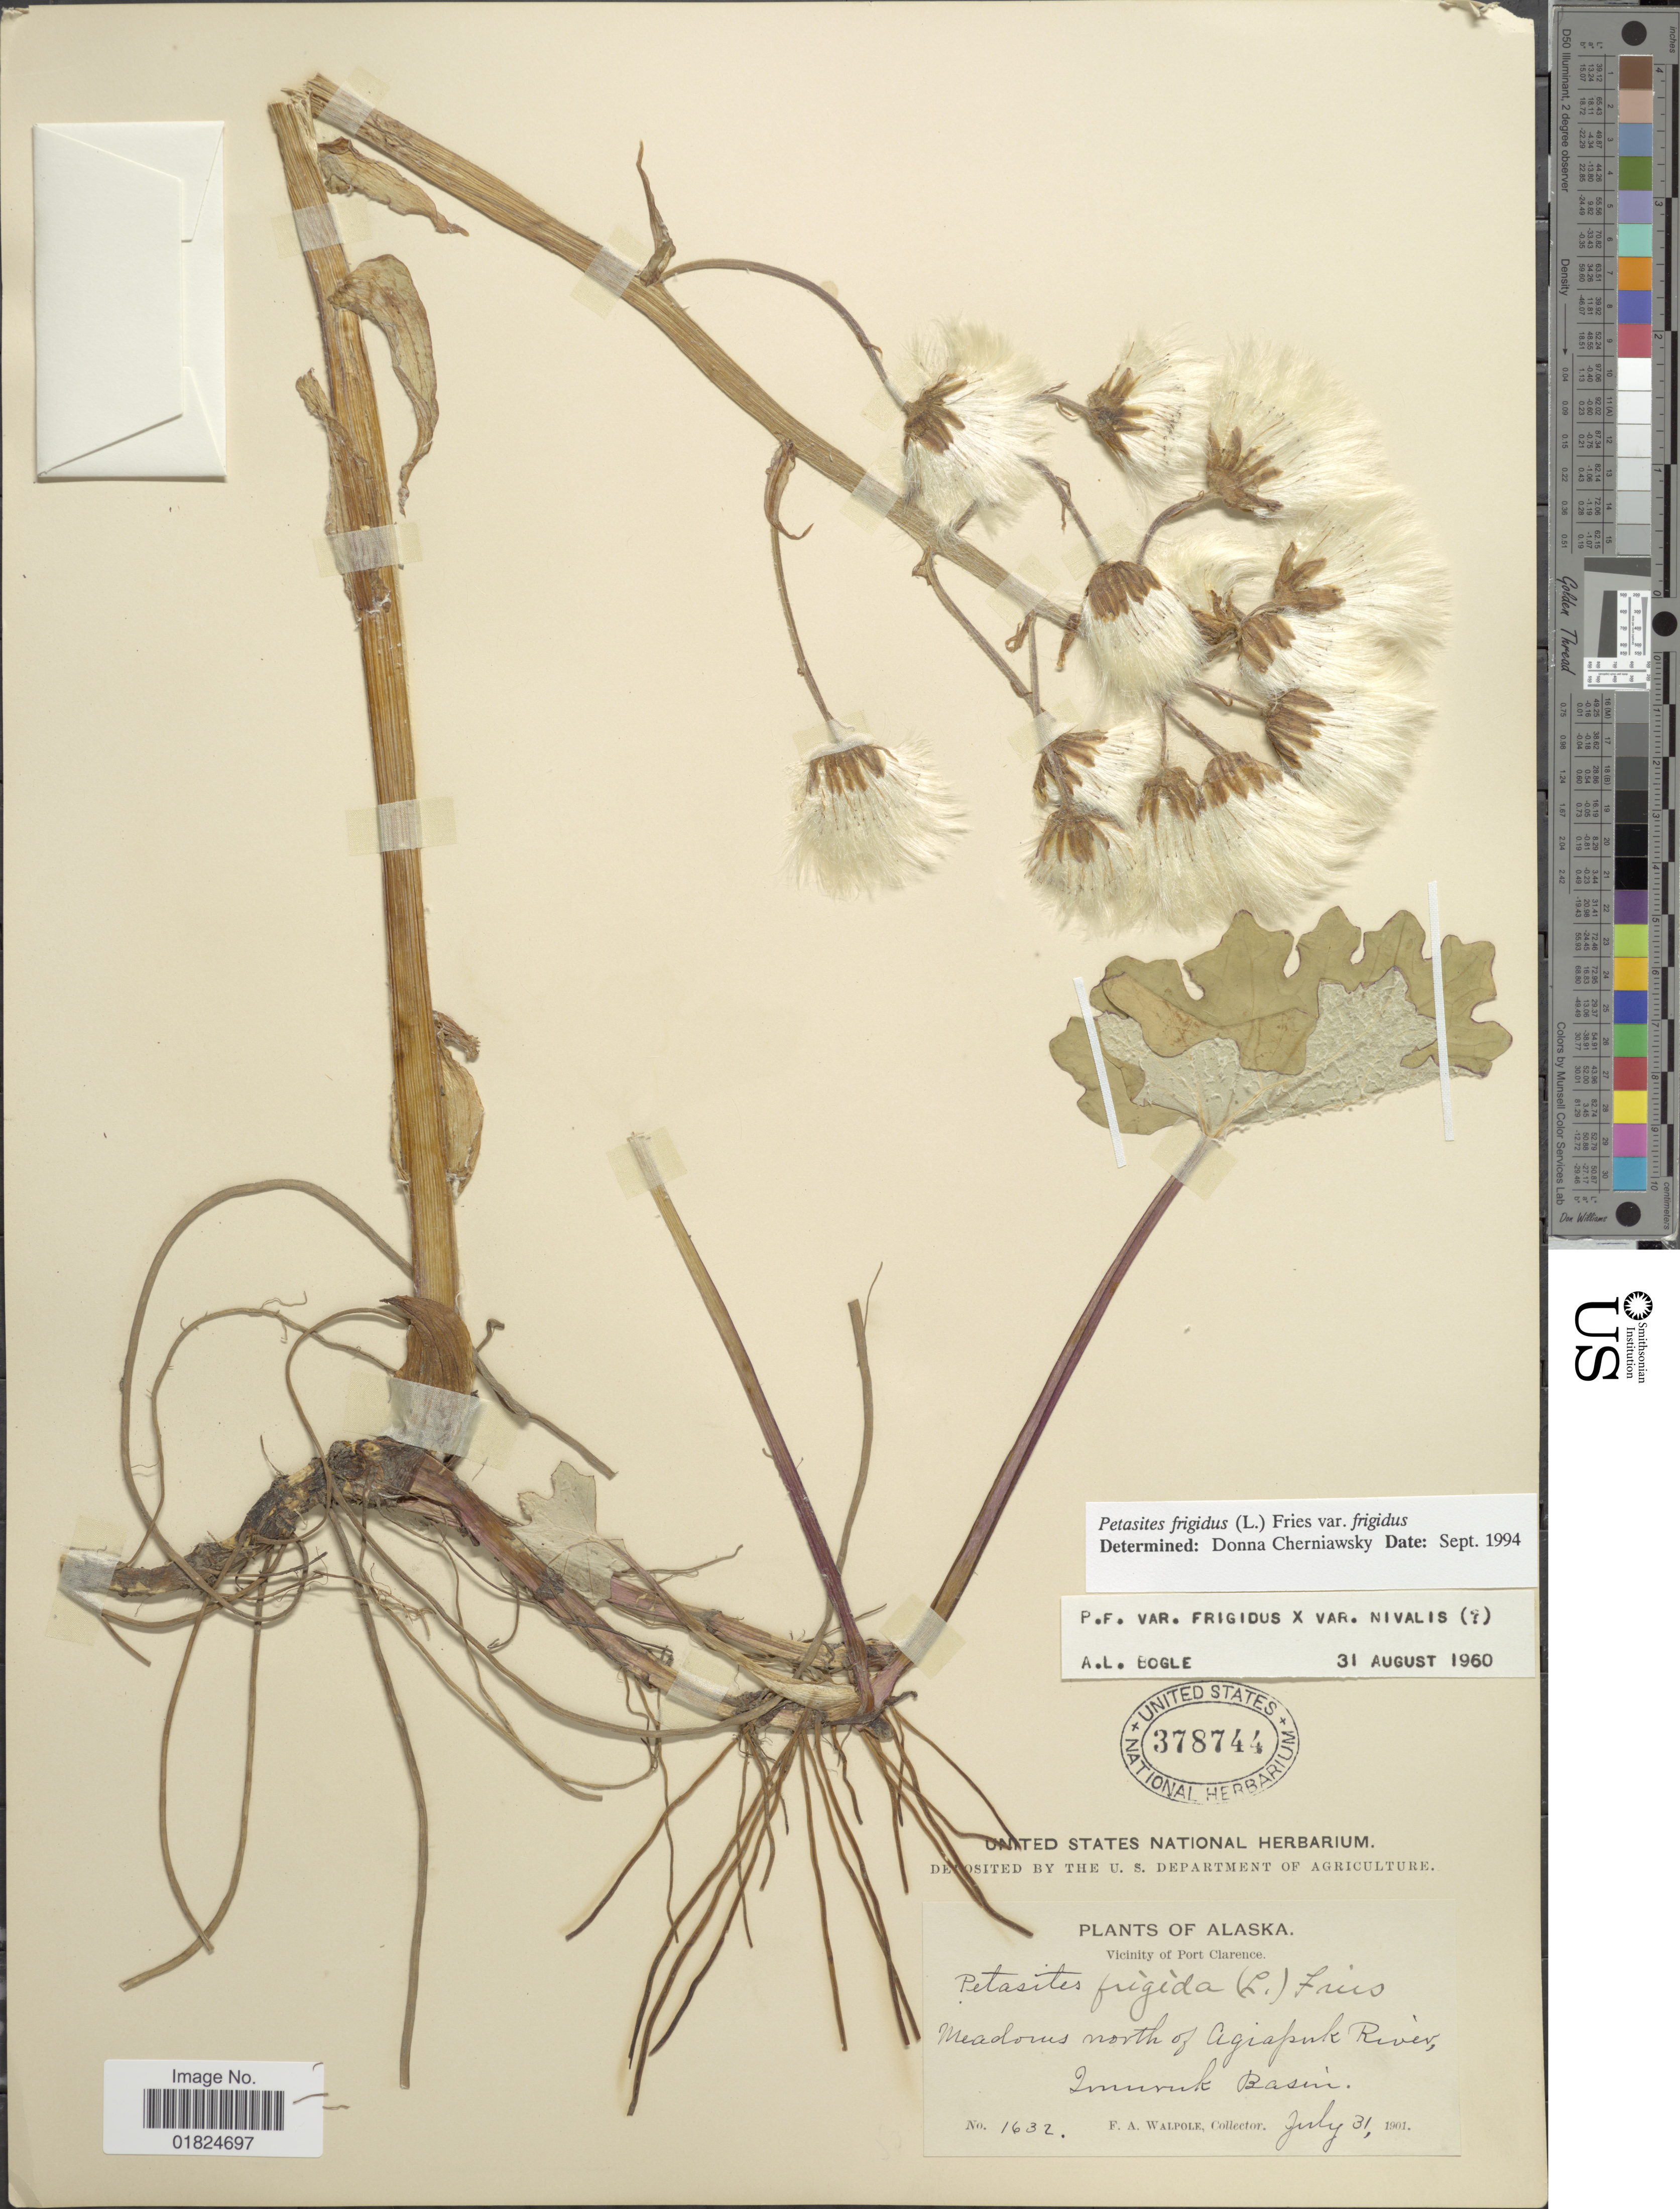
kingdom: Plantae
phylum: Tracheophyta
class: Magnoliopsida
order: Asterales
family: Asteraceae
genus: Petasites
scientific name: Petasites frigidus var. frigidus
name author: (L.) Fr.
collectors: F. Walpole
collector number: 1632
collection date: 1901-07-31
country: United States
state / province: Alaska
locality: Alaska, Vicinity of Port Clarence. Meadows north of Agiapuk River, Imuruk Basin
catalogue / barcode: US 378744